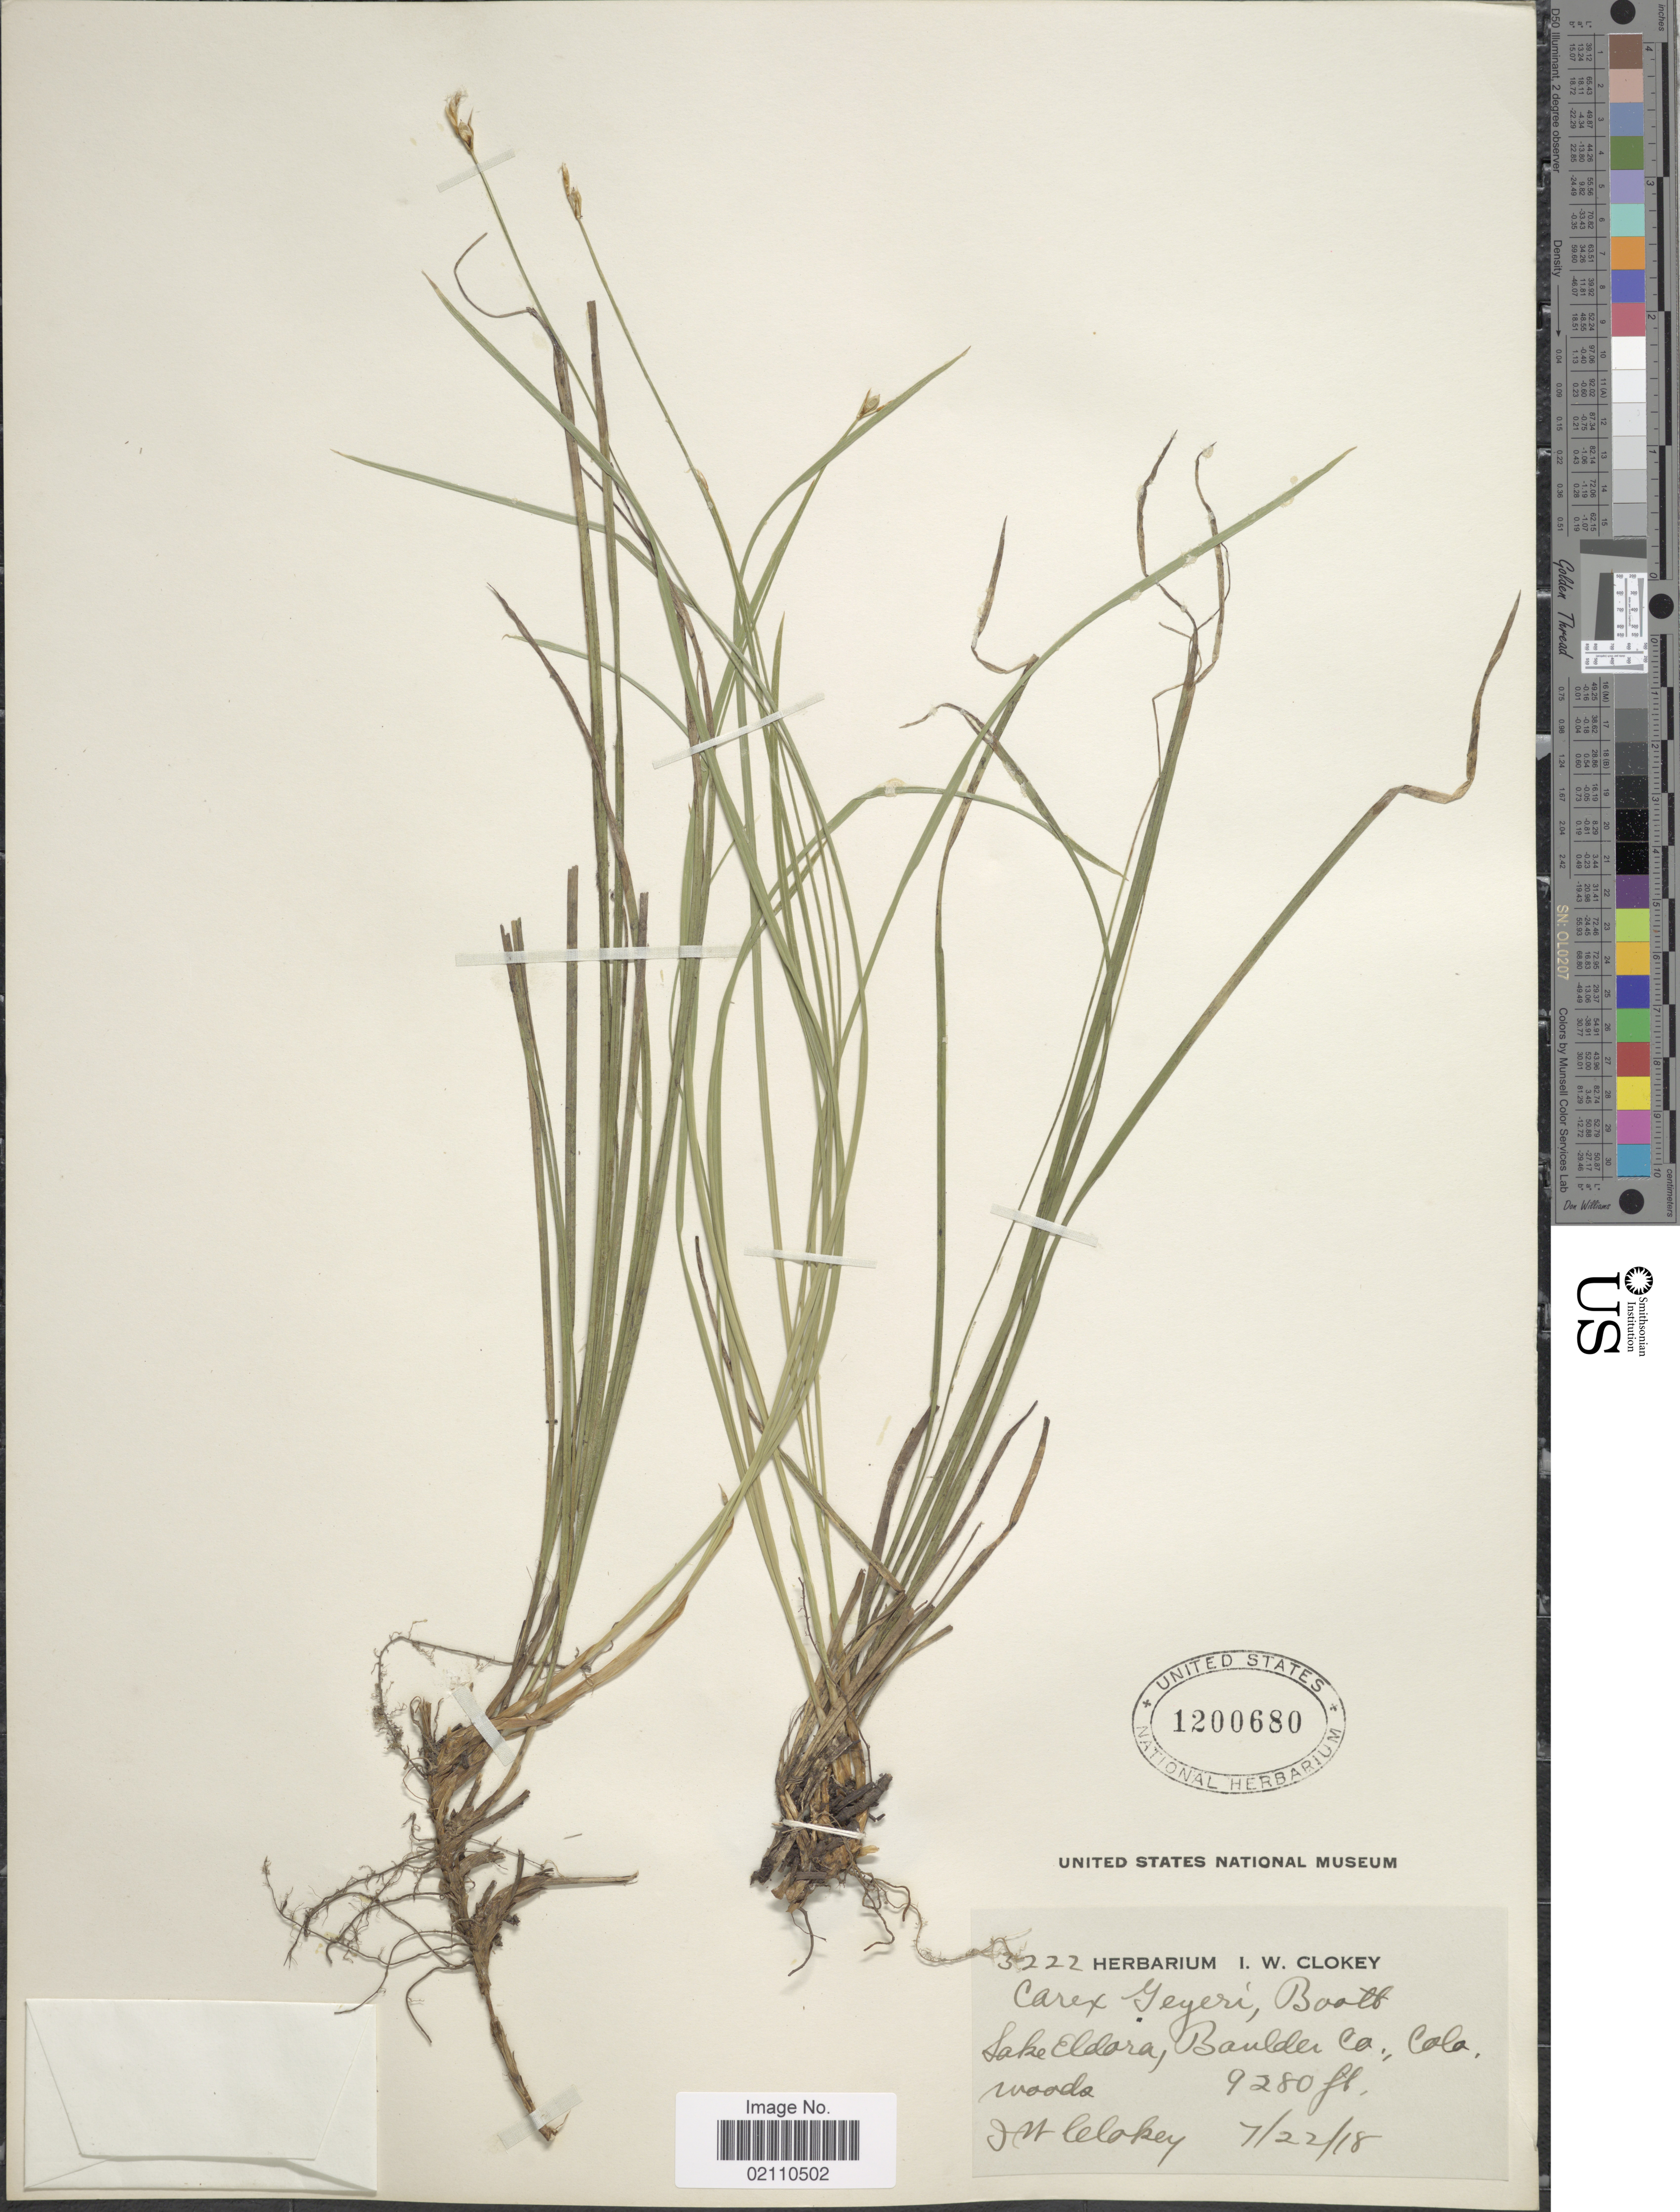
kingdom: Plantae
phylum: Tracheophyta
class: Liliopsida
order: Poales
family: Cyperaceae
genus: Carex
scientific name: Carex geyeri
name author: Boott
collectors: I. W. Clokey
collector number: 3222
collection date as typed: Transcribed d/m/y: 22/7/18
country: United States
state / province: Colorado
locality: Lake Eldora, Boulder Co.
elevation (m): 2829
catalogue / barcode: US 1200680